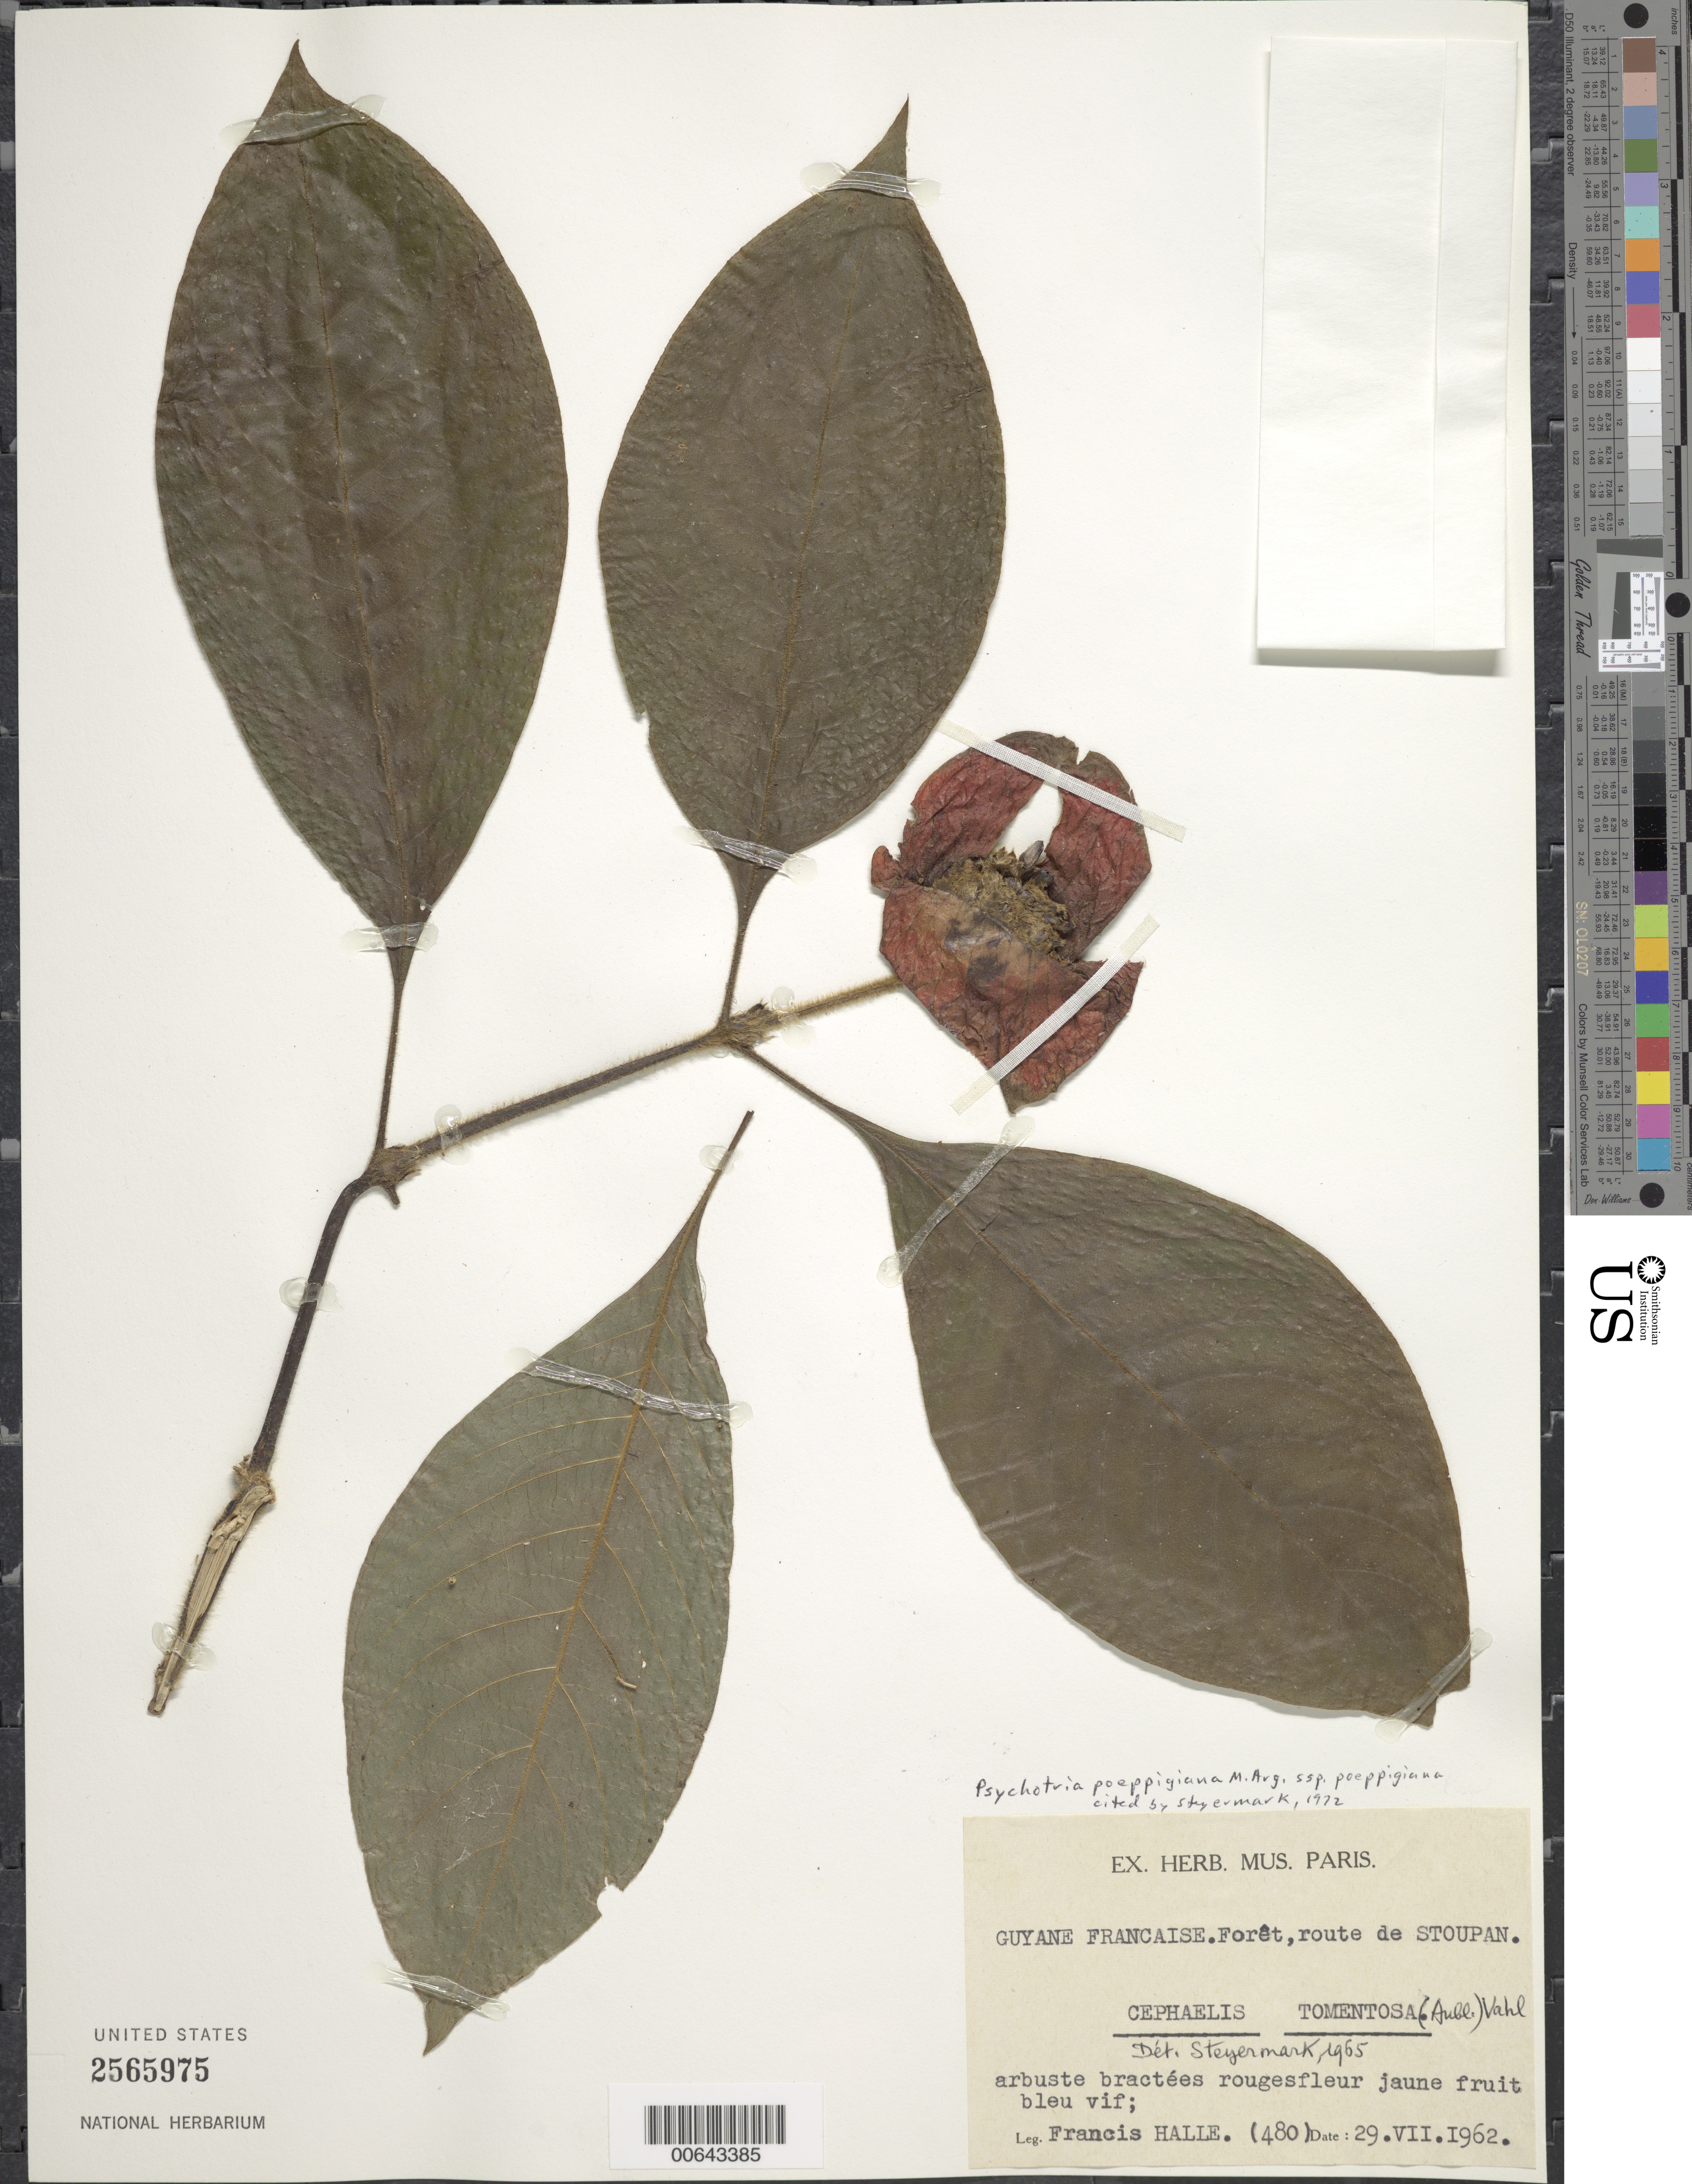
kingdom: Plantae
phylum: Tracheophyta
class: Magnoliopsida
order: Gentianales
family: Rubiaceae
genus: Palicourea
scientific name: Palicourea tomentosa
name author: (Aubl.) Borhidi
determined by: Kirkbride, J. H., Jr.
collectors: F. Hallé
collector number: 480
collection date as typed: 29-Jul-62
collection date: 1962-07-29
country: French Guiana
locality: Stoupan, route de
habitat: Forest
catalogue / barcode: US 2565975